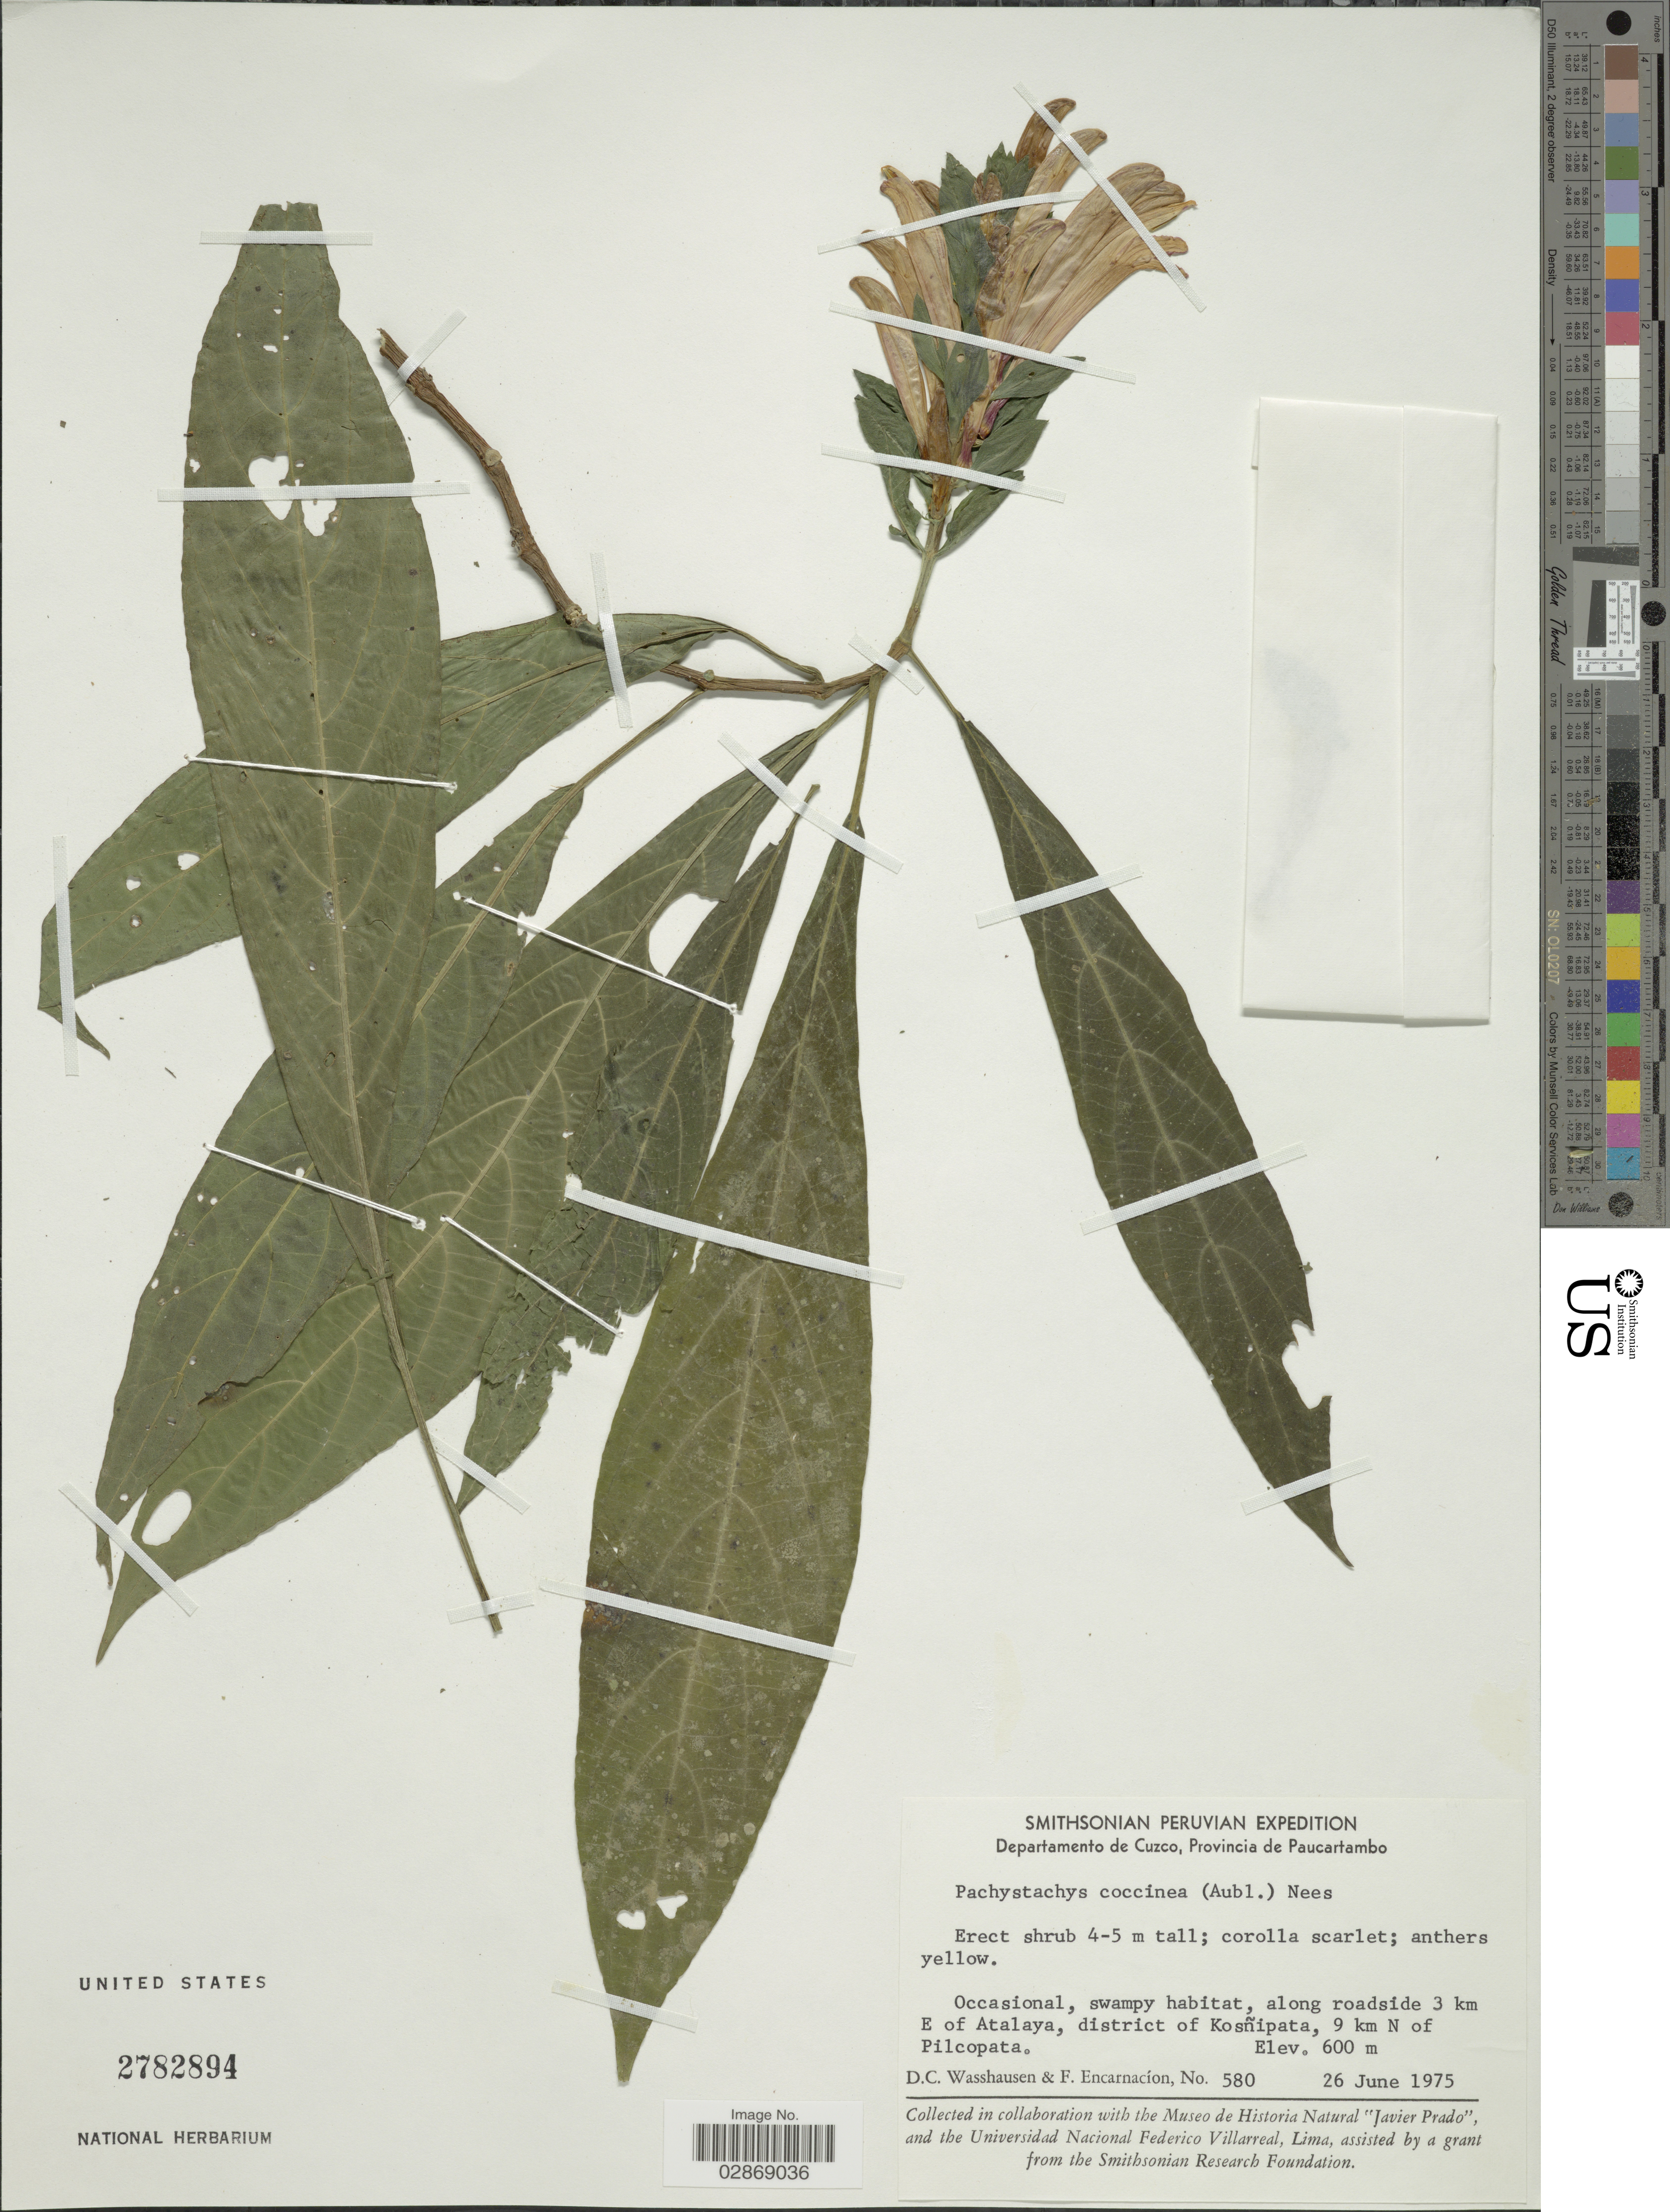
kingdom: Plantae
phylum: Tracheophyta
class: Magnoliopsida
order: Lamiales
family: Acanthaceae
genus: Pachystachys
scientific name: Pachystachys spicata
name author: (Ruiz & Pav.) Wassh.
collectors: D. C. Wasshausen & F. Encarnación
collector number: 580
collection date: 1975-06-26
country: Peru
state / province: Cusco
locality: Departamento de Cuzco, Provincia de Paucartambo. Along roadside 3 km E of Atalaya, district of Kosñipata, 9 km N of Pilcopata.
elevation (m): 600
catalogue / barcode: US 2782894